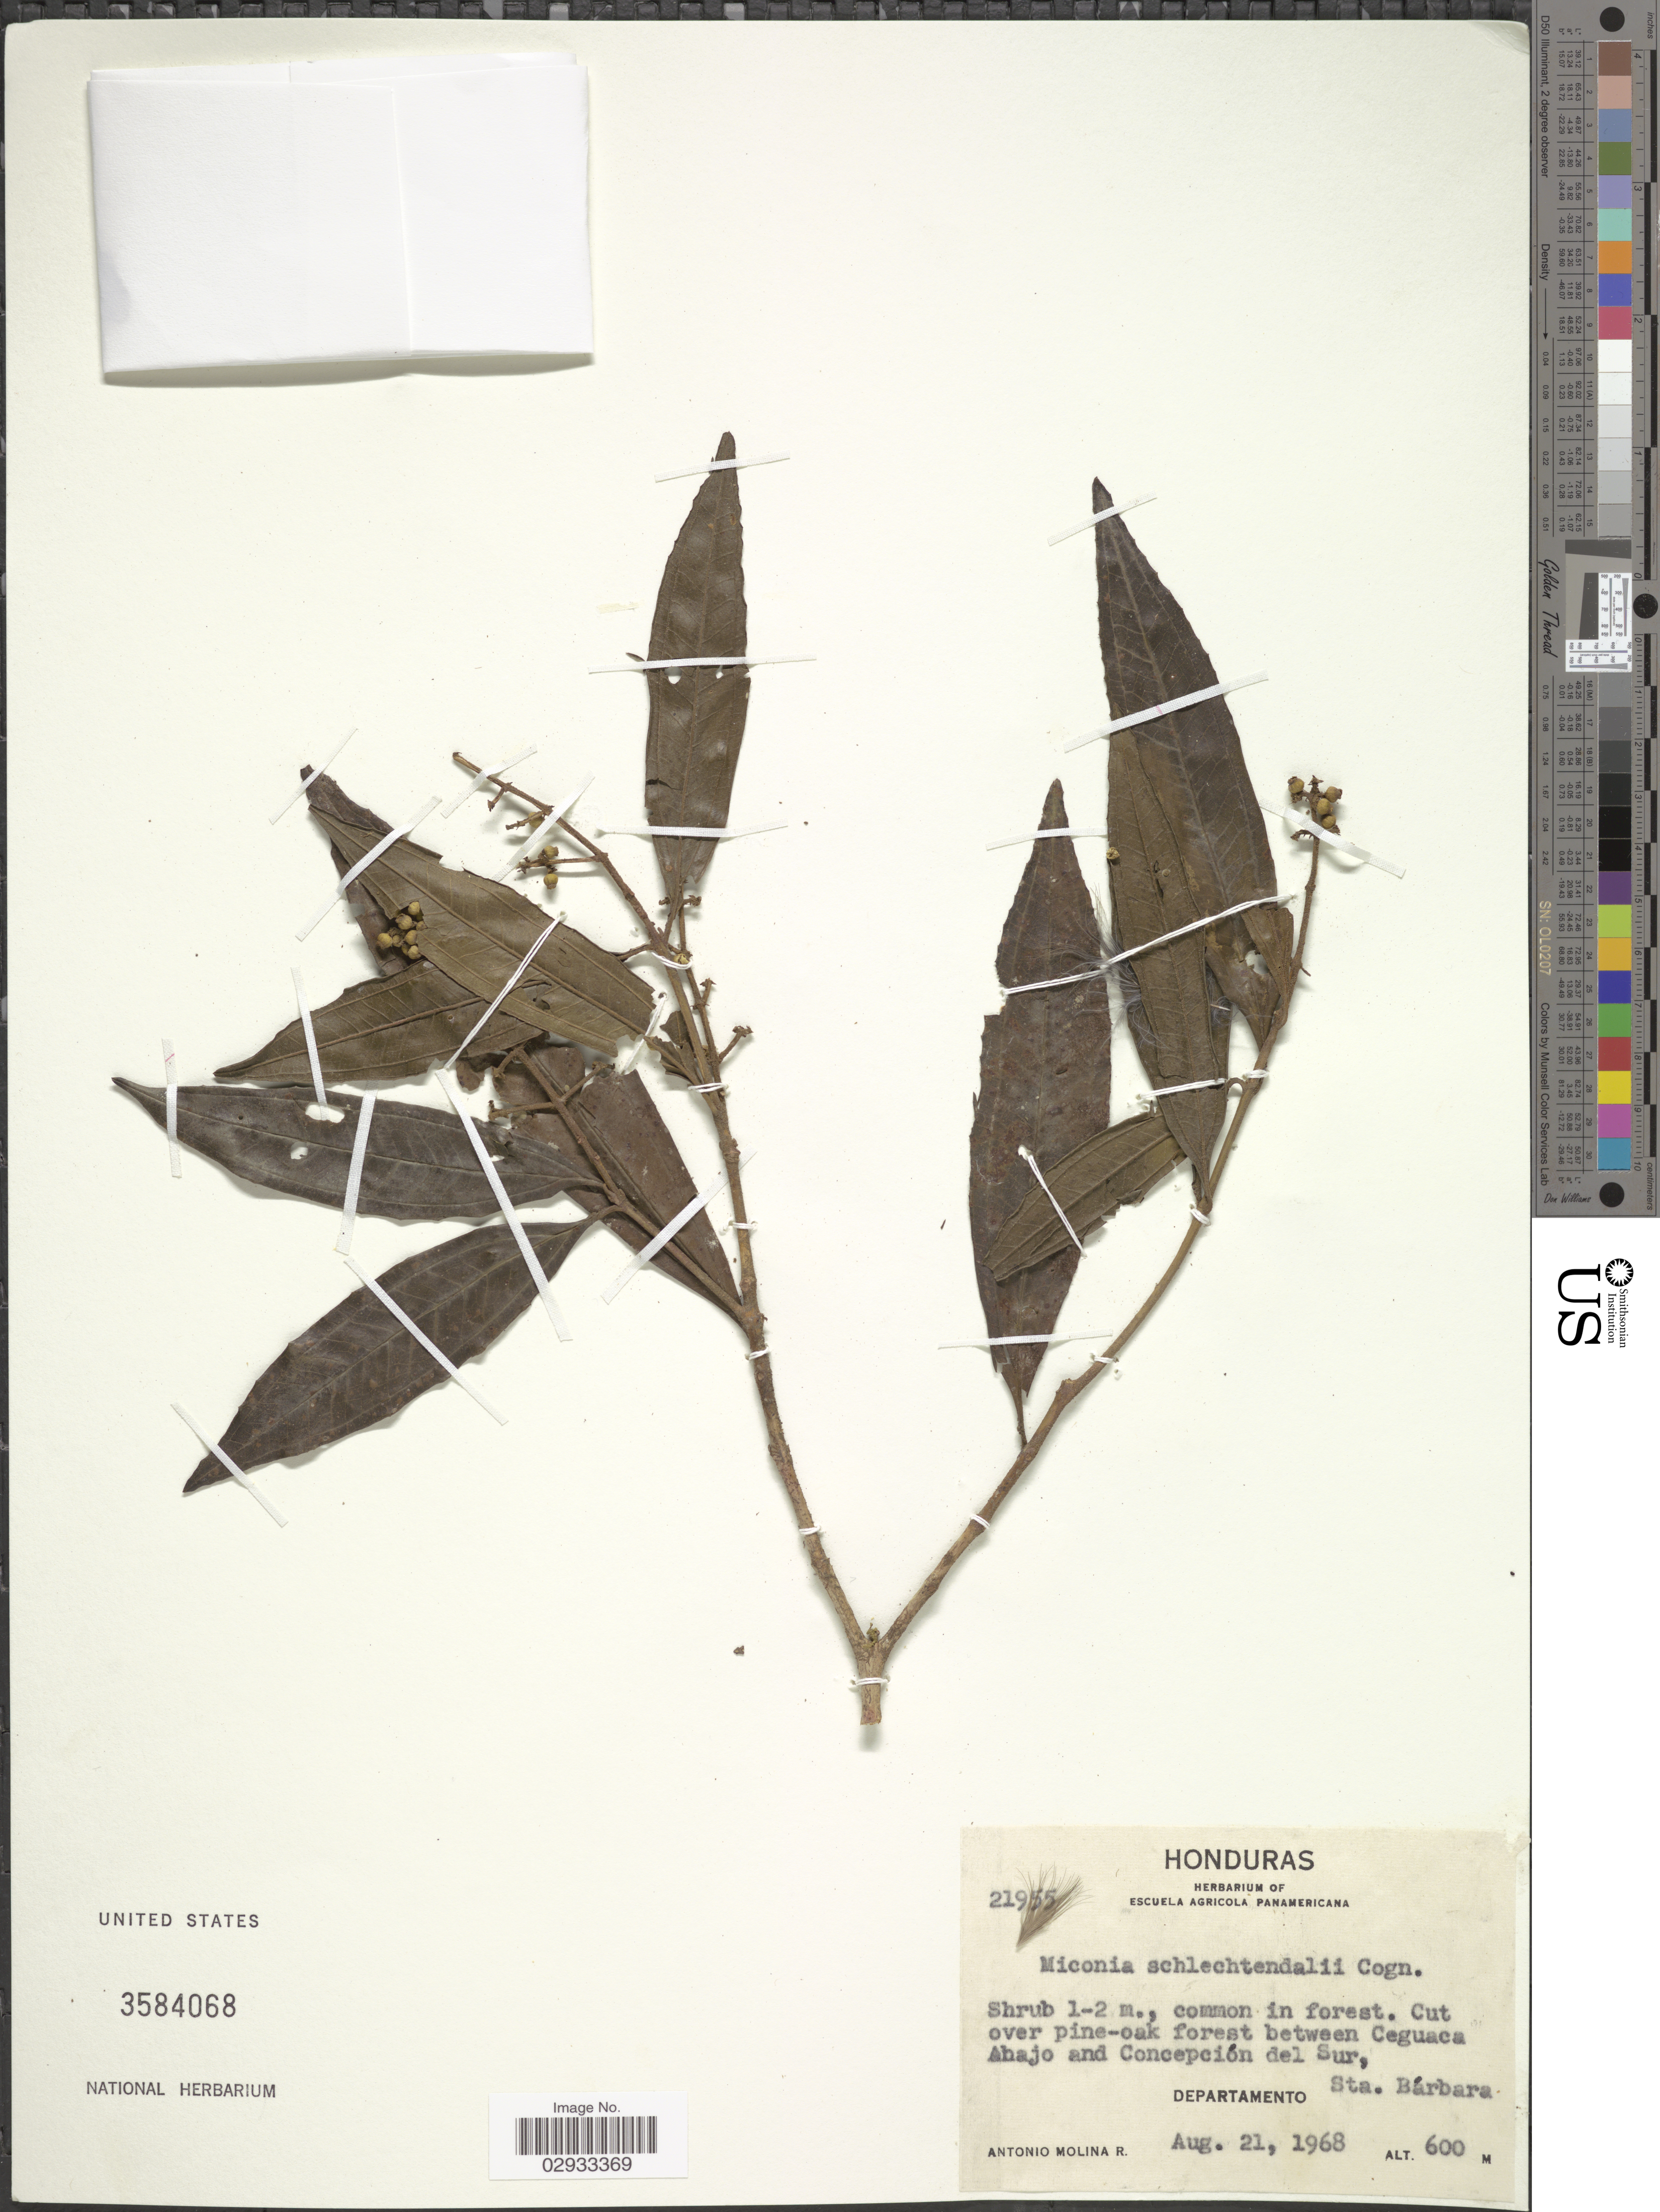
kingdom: Plantae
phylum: Tracheophyta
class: Magnoliopsida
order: Myrtales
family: Melastomataceae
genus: Miconia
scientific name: Miconia schlechtendalii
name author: Cogn. in DC.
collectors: A. Molina R.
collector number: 21955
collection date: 1968-08-21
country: Honduras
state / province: Santa Bárbara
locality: Between Ceguaca Abajo and Concepción del Sur, Departamento Sta. Bárbara.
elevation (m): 600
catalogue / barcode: US 3584068